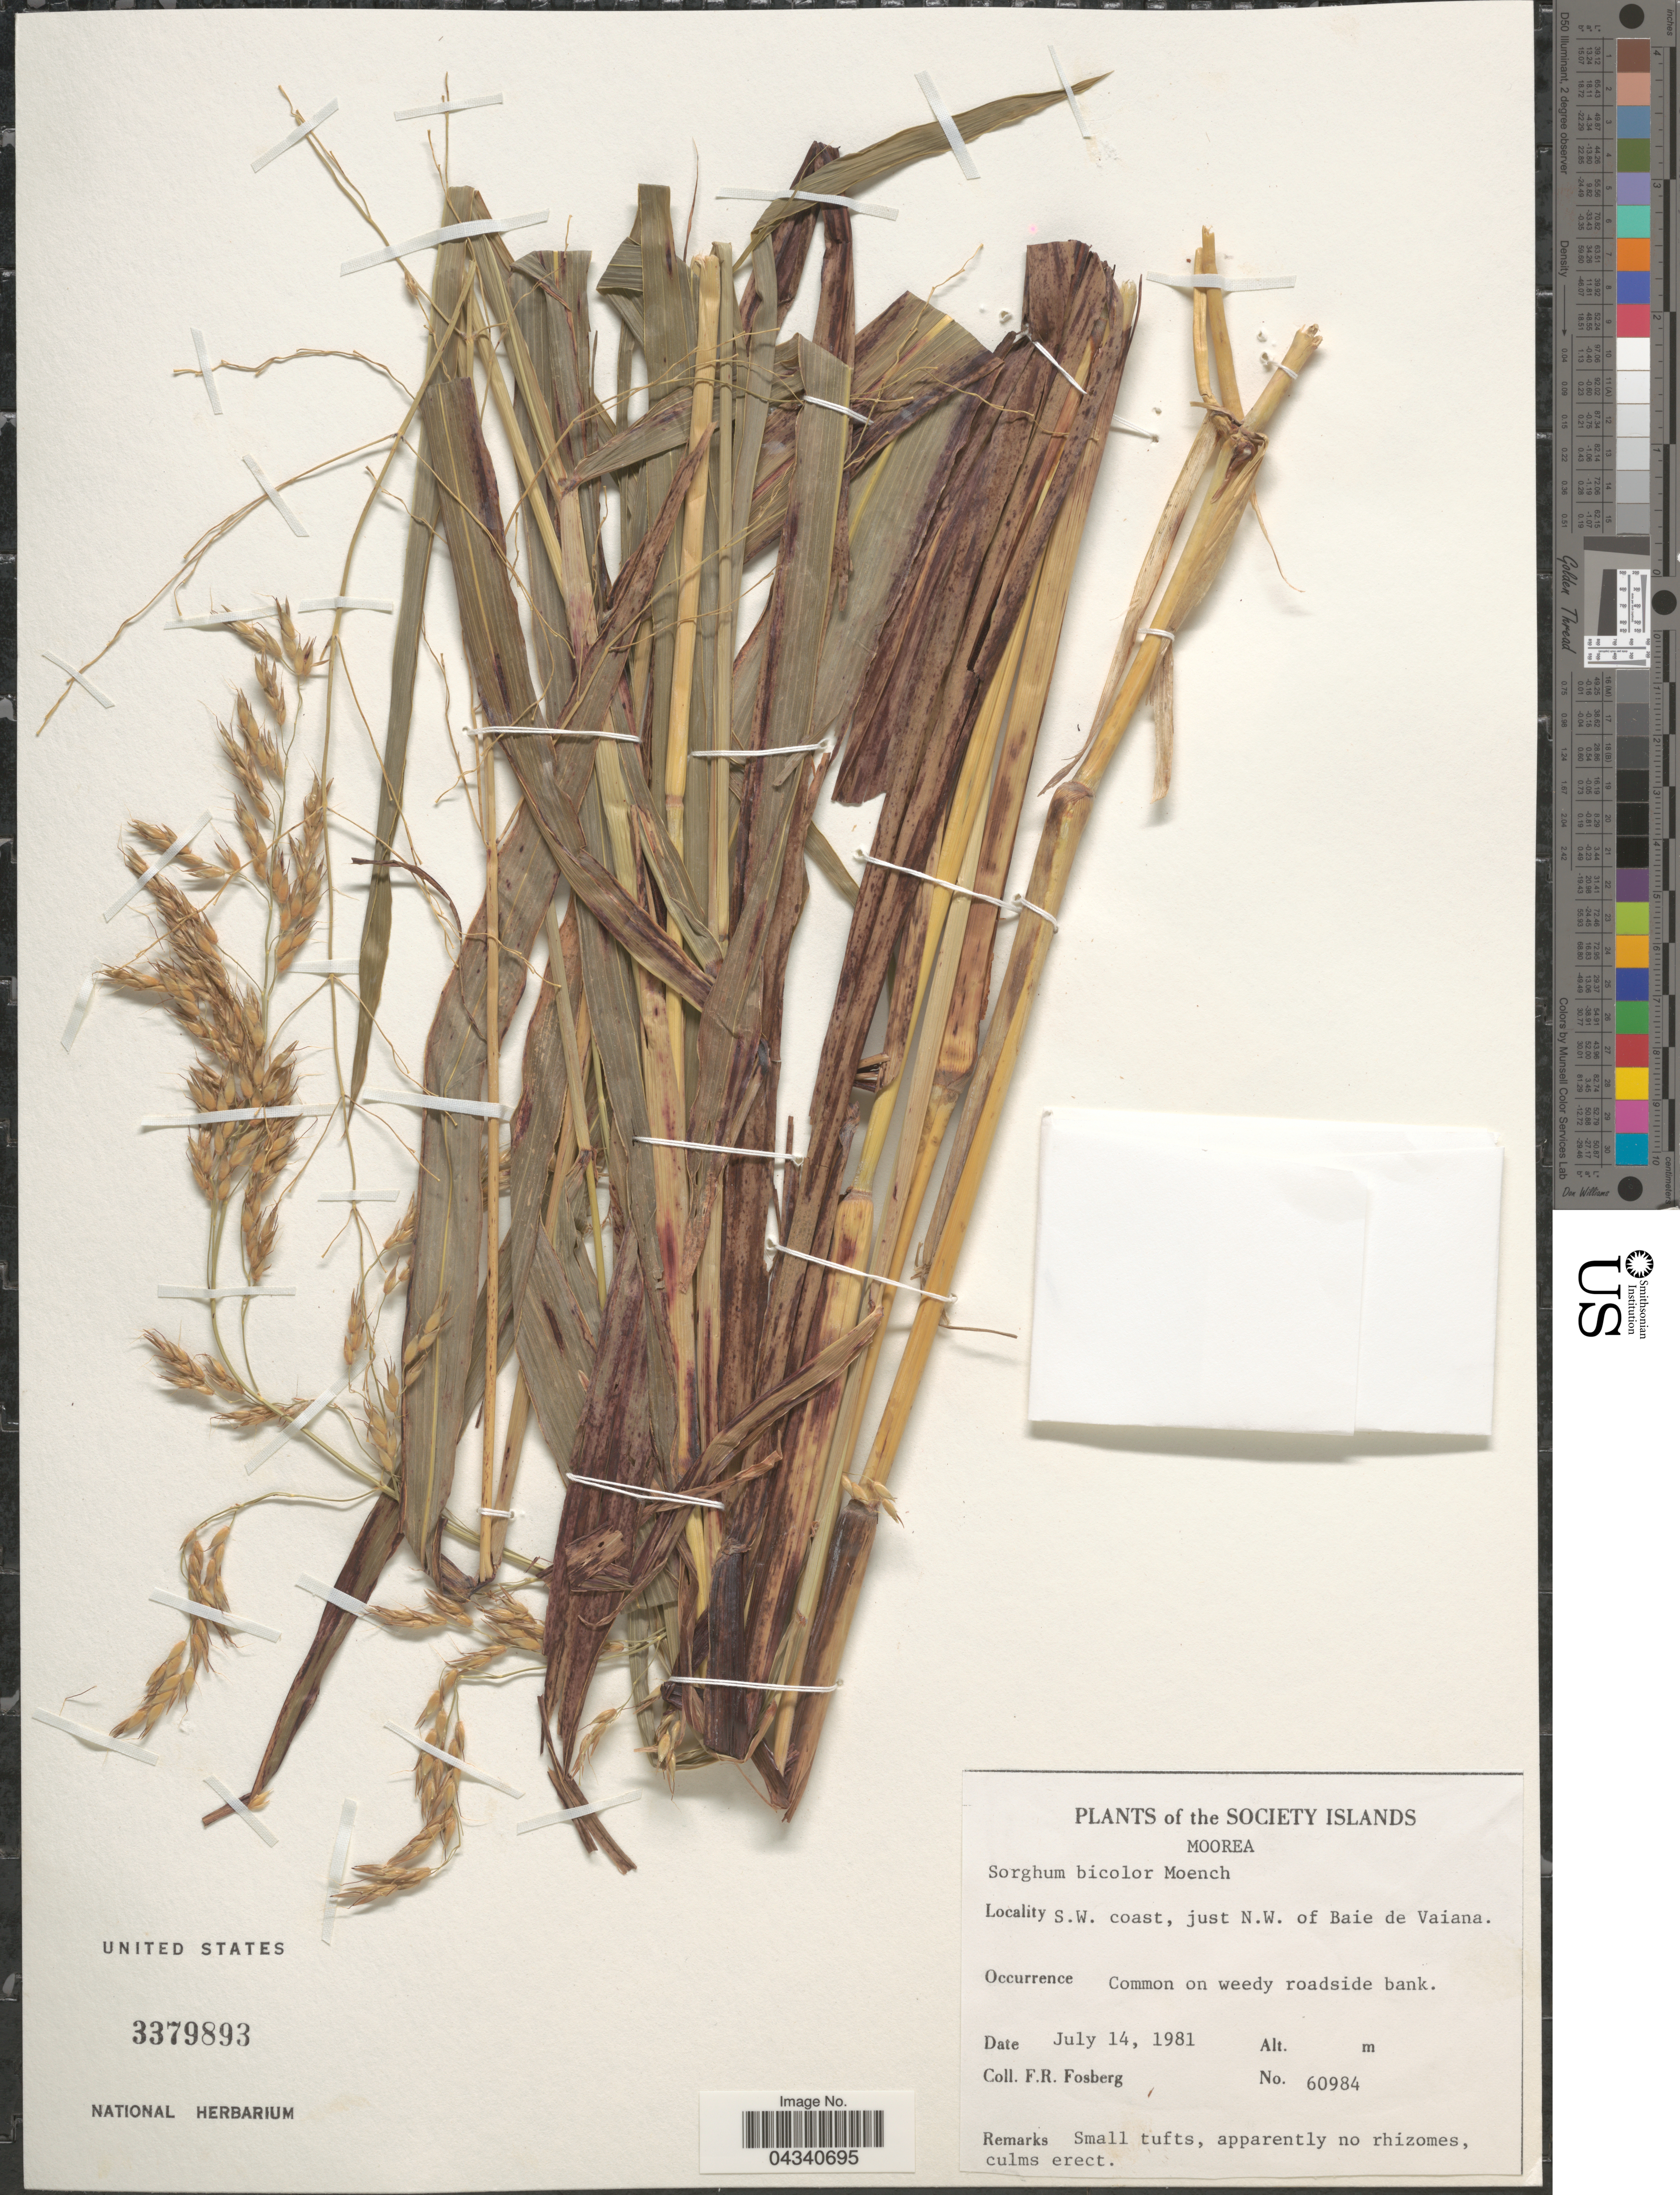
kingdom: Plantae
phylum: Tracheophyta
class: Liliopsida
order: Poales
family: Poaceae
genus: Sorghum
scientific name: Sorghum bicolor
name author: (L.) Moench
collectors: F. R. Fosberg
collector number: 60984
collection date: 1981-07-14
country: French Polynesia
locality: Society Islands. Moorea. S. W. coast, just N. W. of Baie de Vaiana. Common on weedy roadside bank.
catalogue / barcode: US 3379893